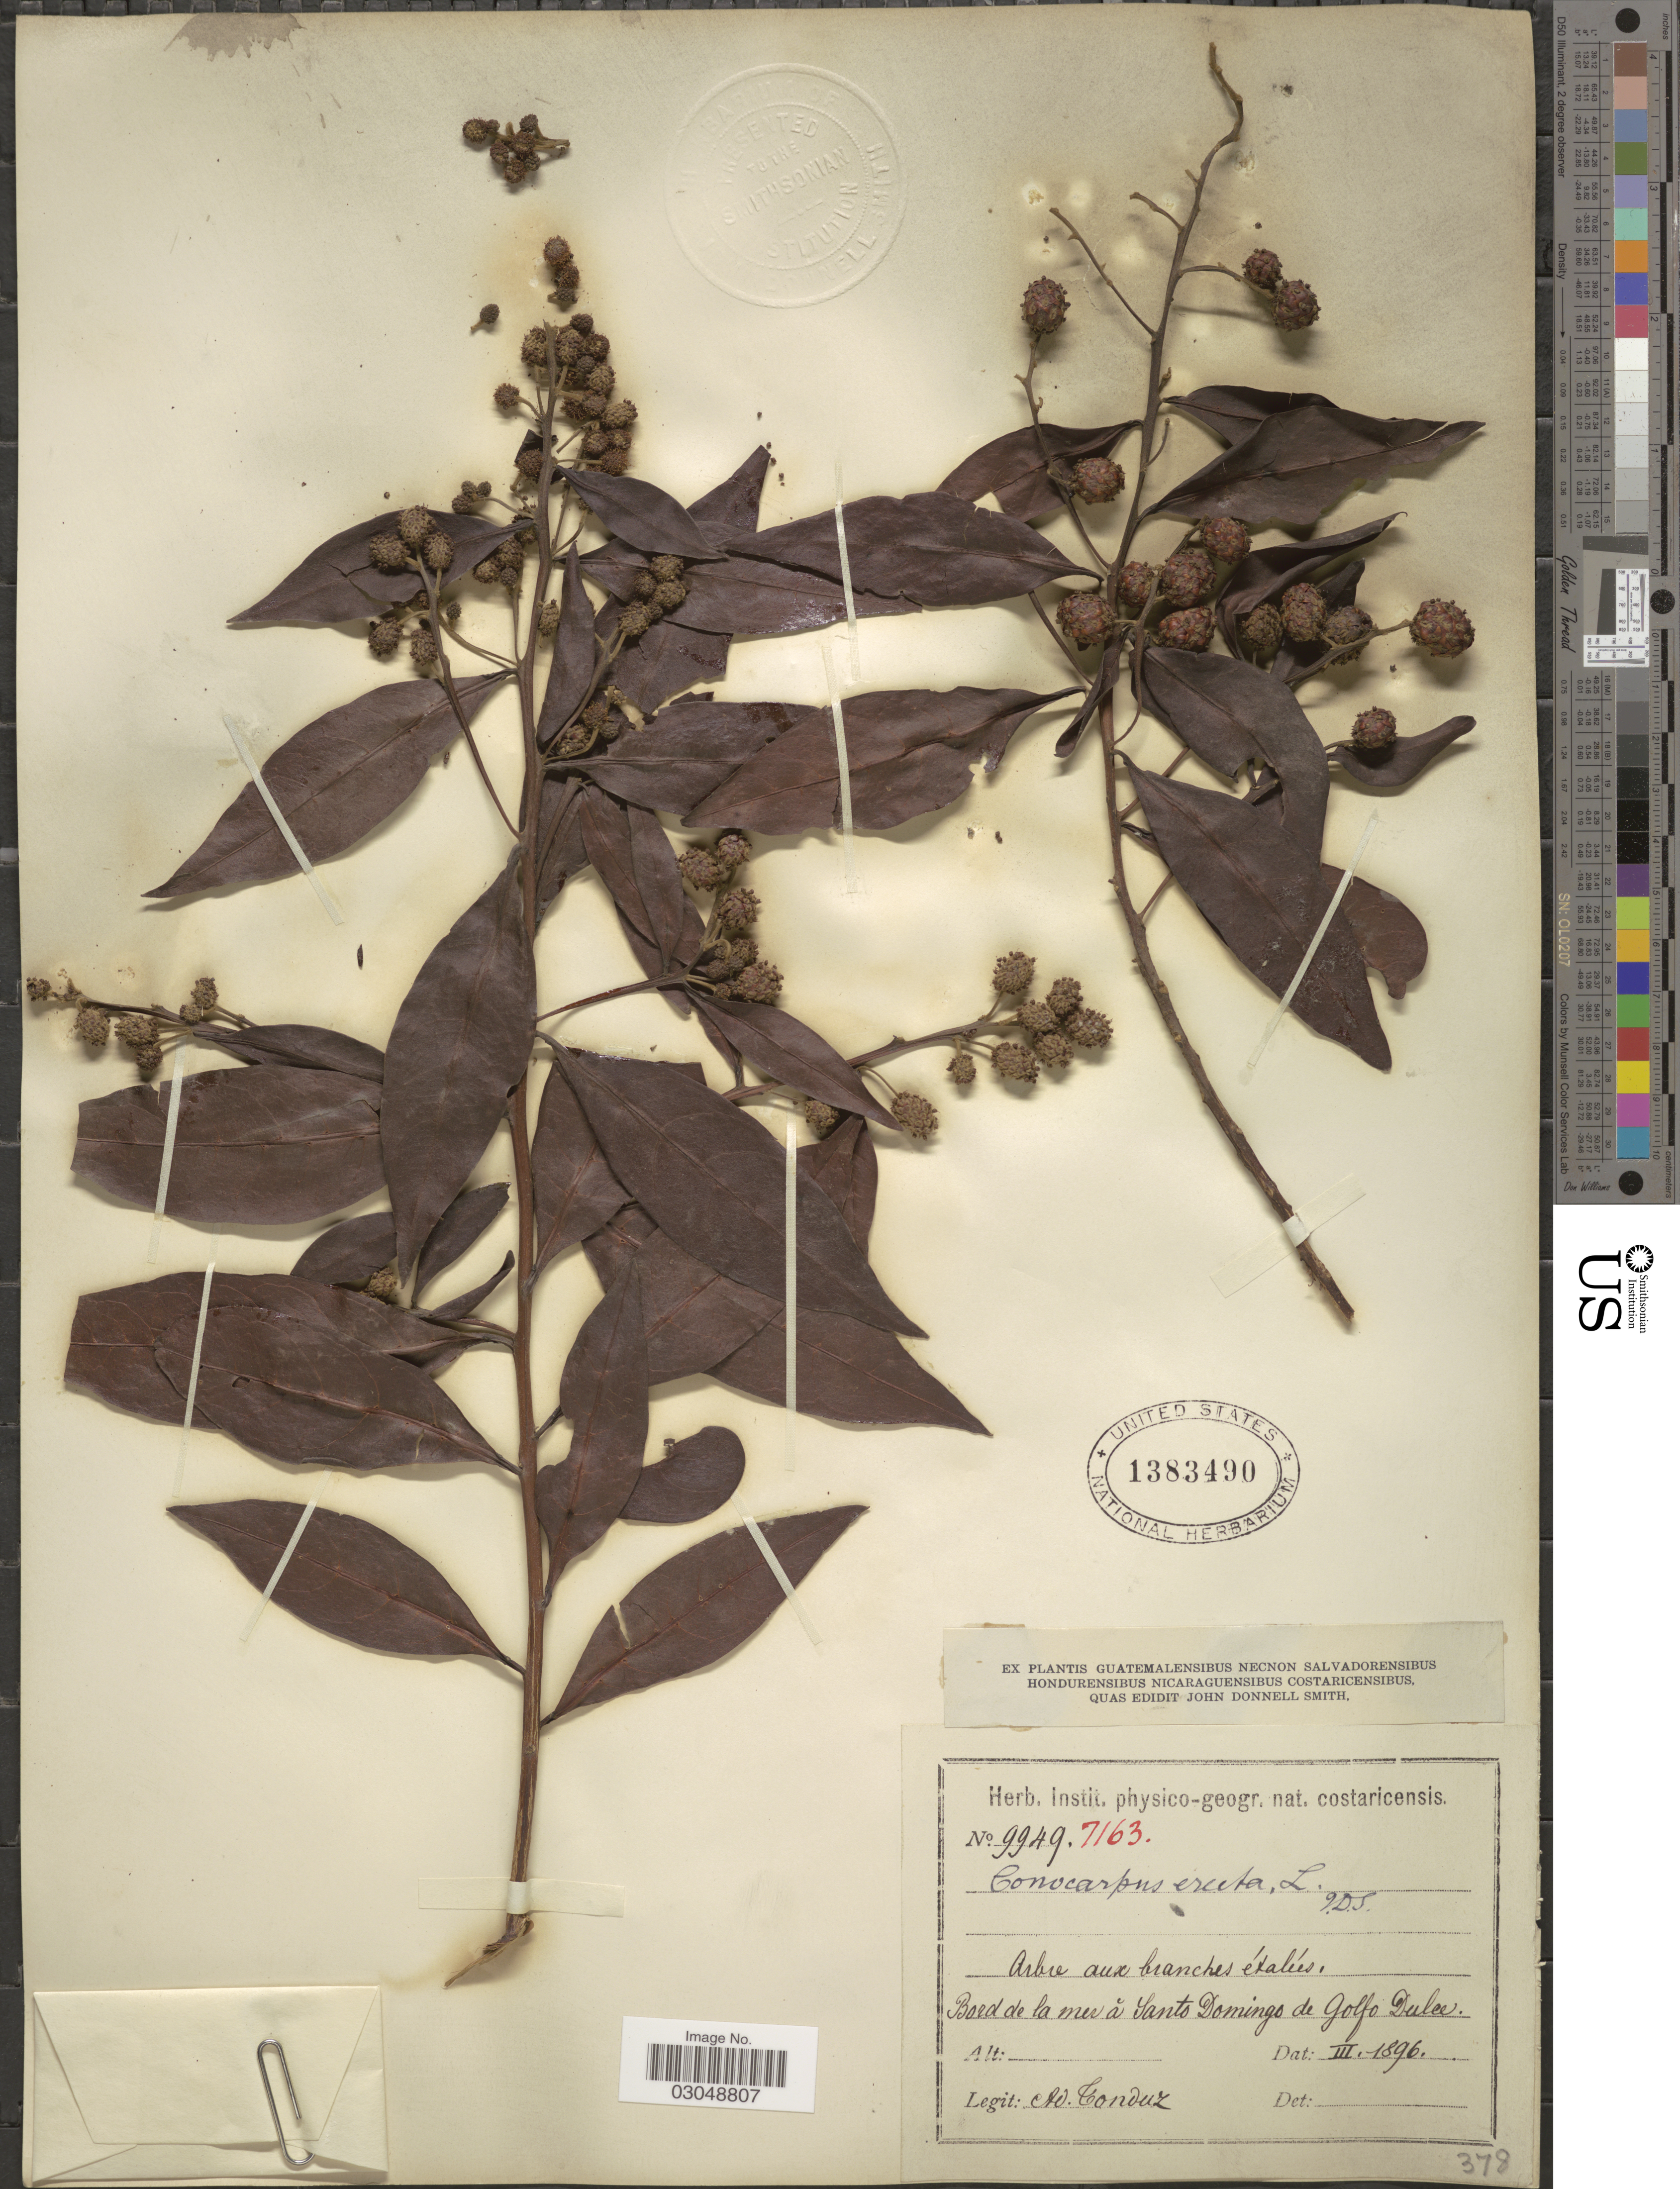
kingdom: Plantae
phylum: Tracheophyta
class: Magnoliopsida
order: Myrtales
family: Combretaceae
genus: Conocarpus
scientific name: Conocarpus erectus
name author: L.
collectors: A. Tonduz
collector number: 9949/7163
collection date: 1896-03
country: Costa Rica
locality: Bord de la mer ă Santo Domingo de Golfo Dulce.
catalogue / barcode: US 1383490